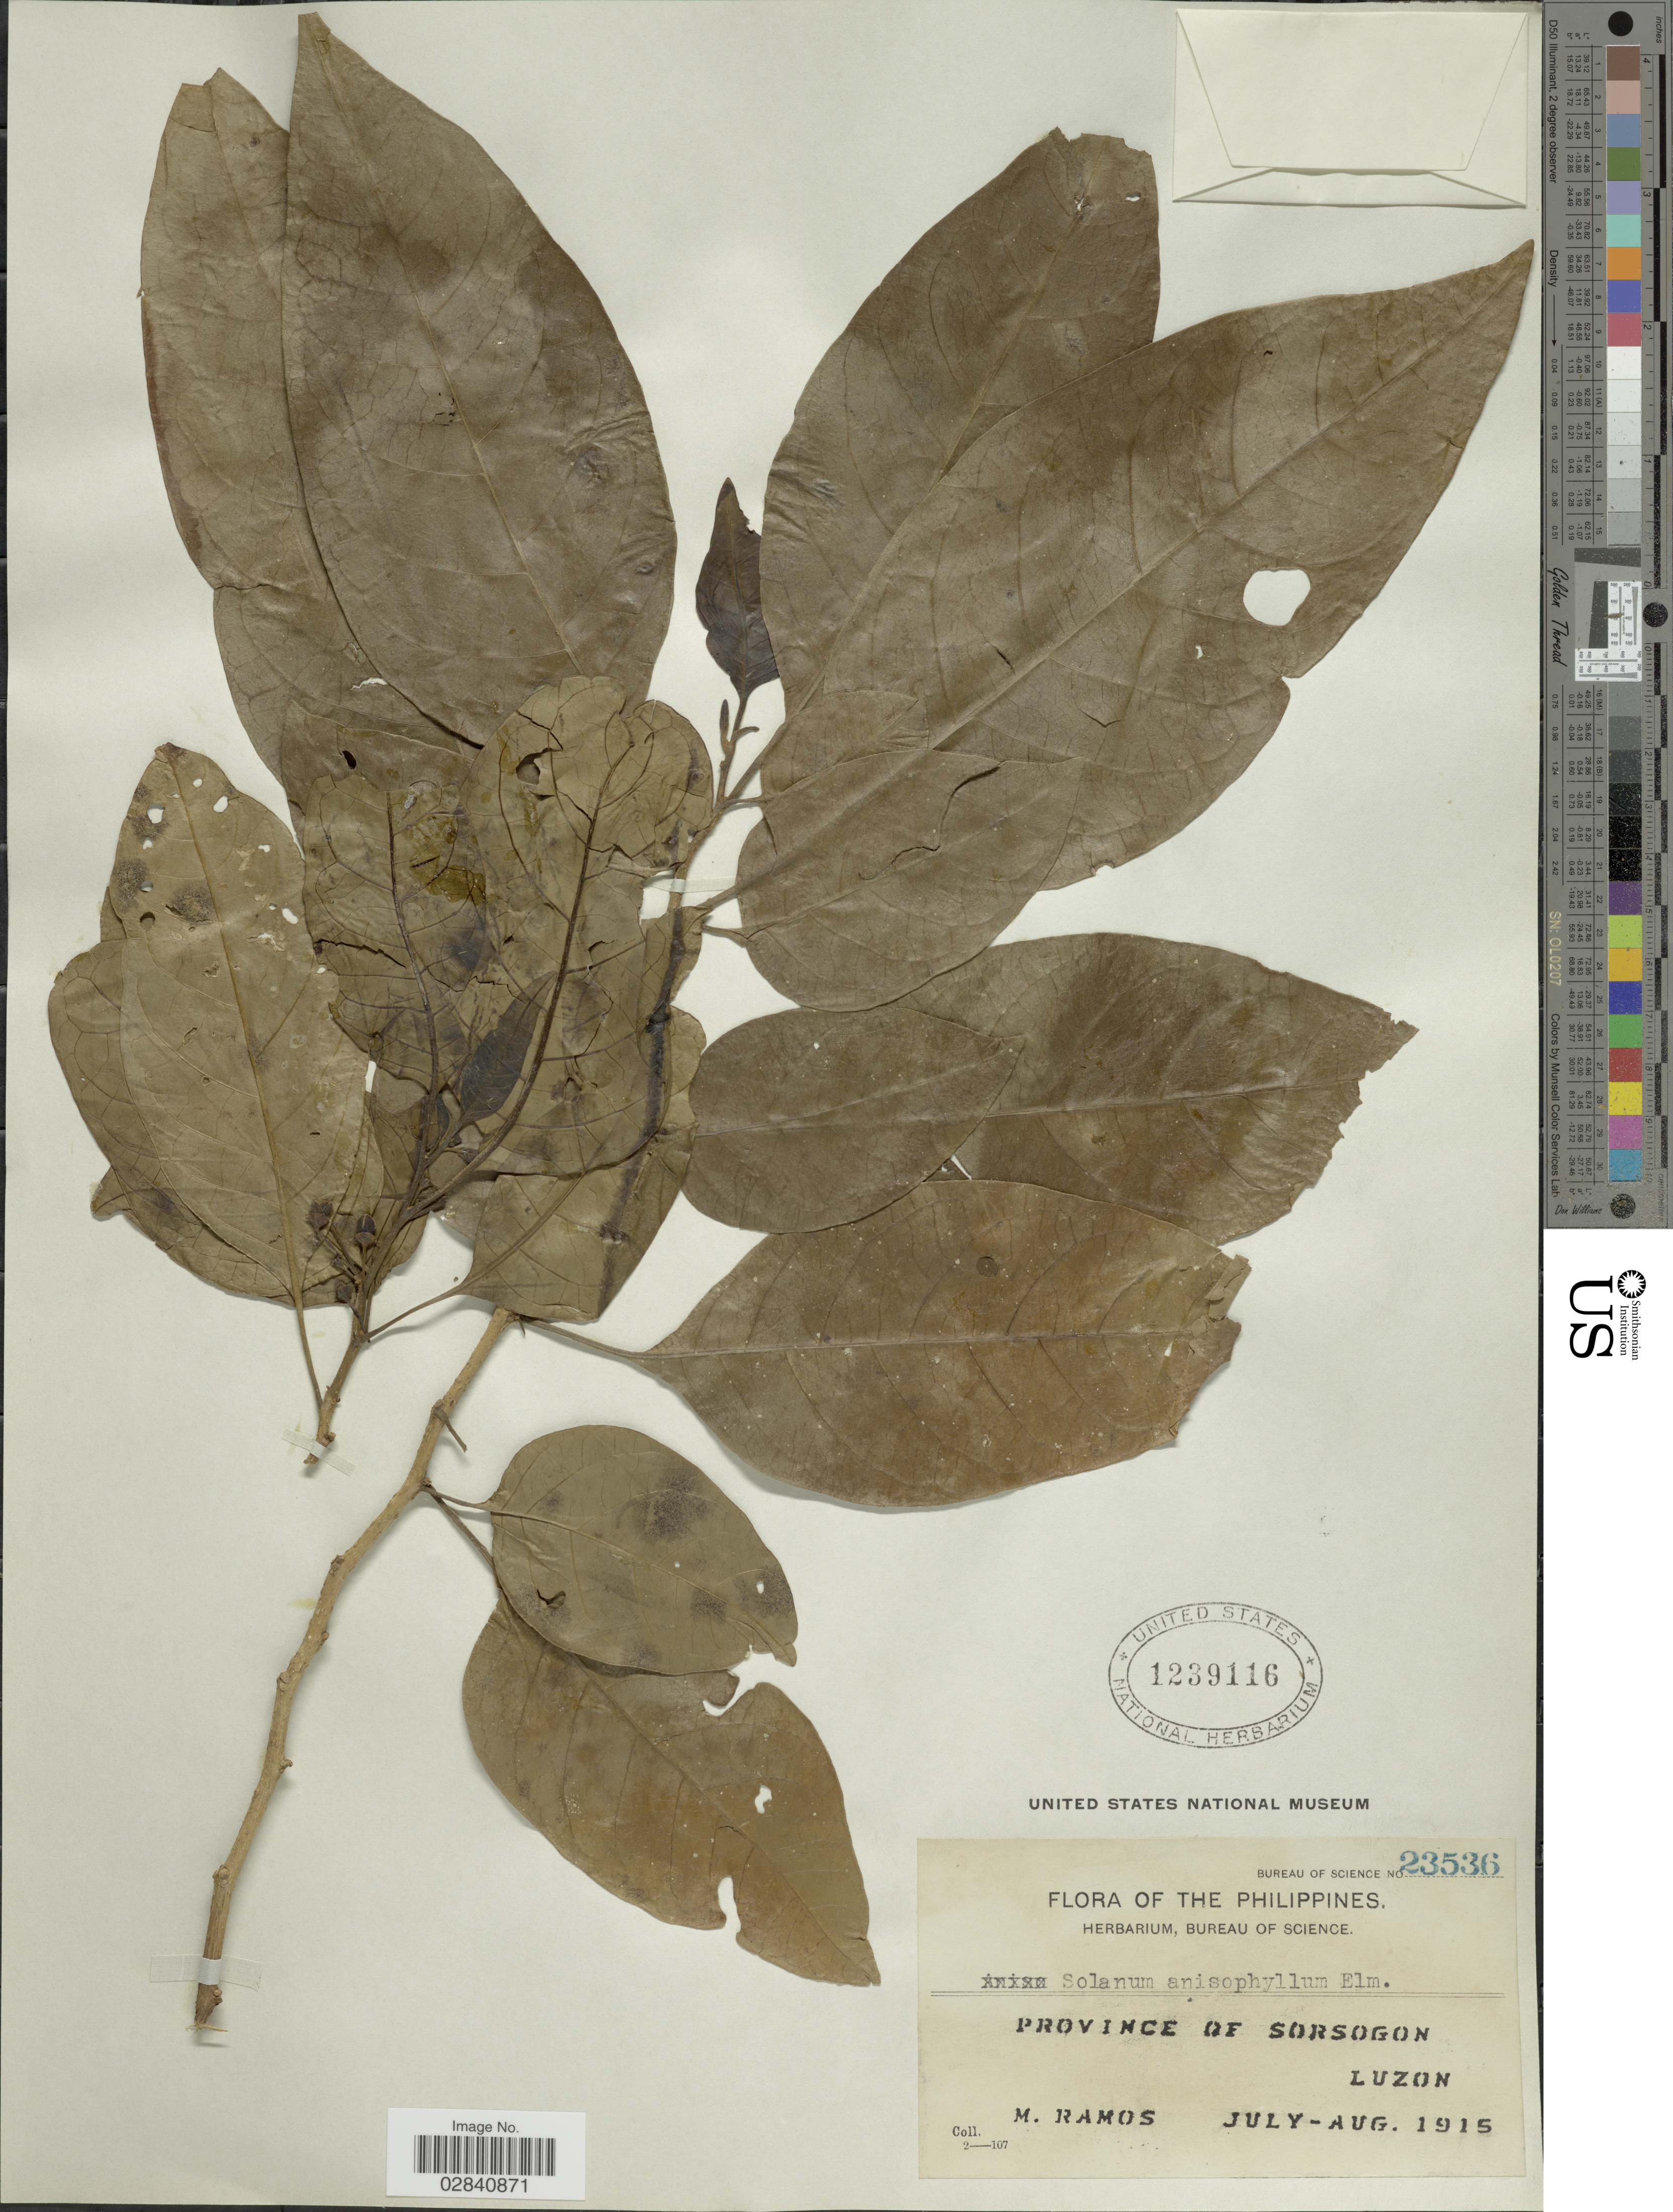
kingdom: Plantae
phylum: Tracheophyta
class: Magnoliopsida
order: Solanales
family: Solanaceae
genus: Lycianthes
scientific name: Lycianthes anisophylla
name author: Bitter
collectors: M. Ramos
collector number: Bureau of Science 23536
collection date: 1915-07/1915-08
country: Philippines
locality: Province of Sorsogon, Luzon.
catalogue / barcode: US 1239116